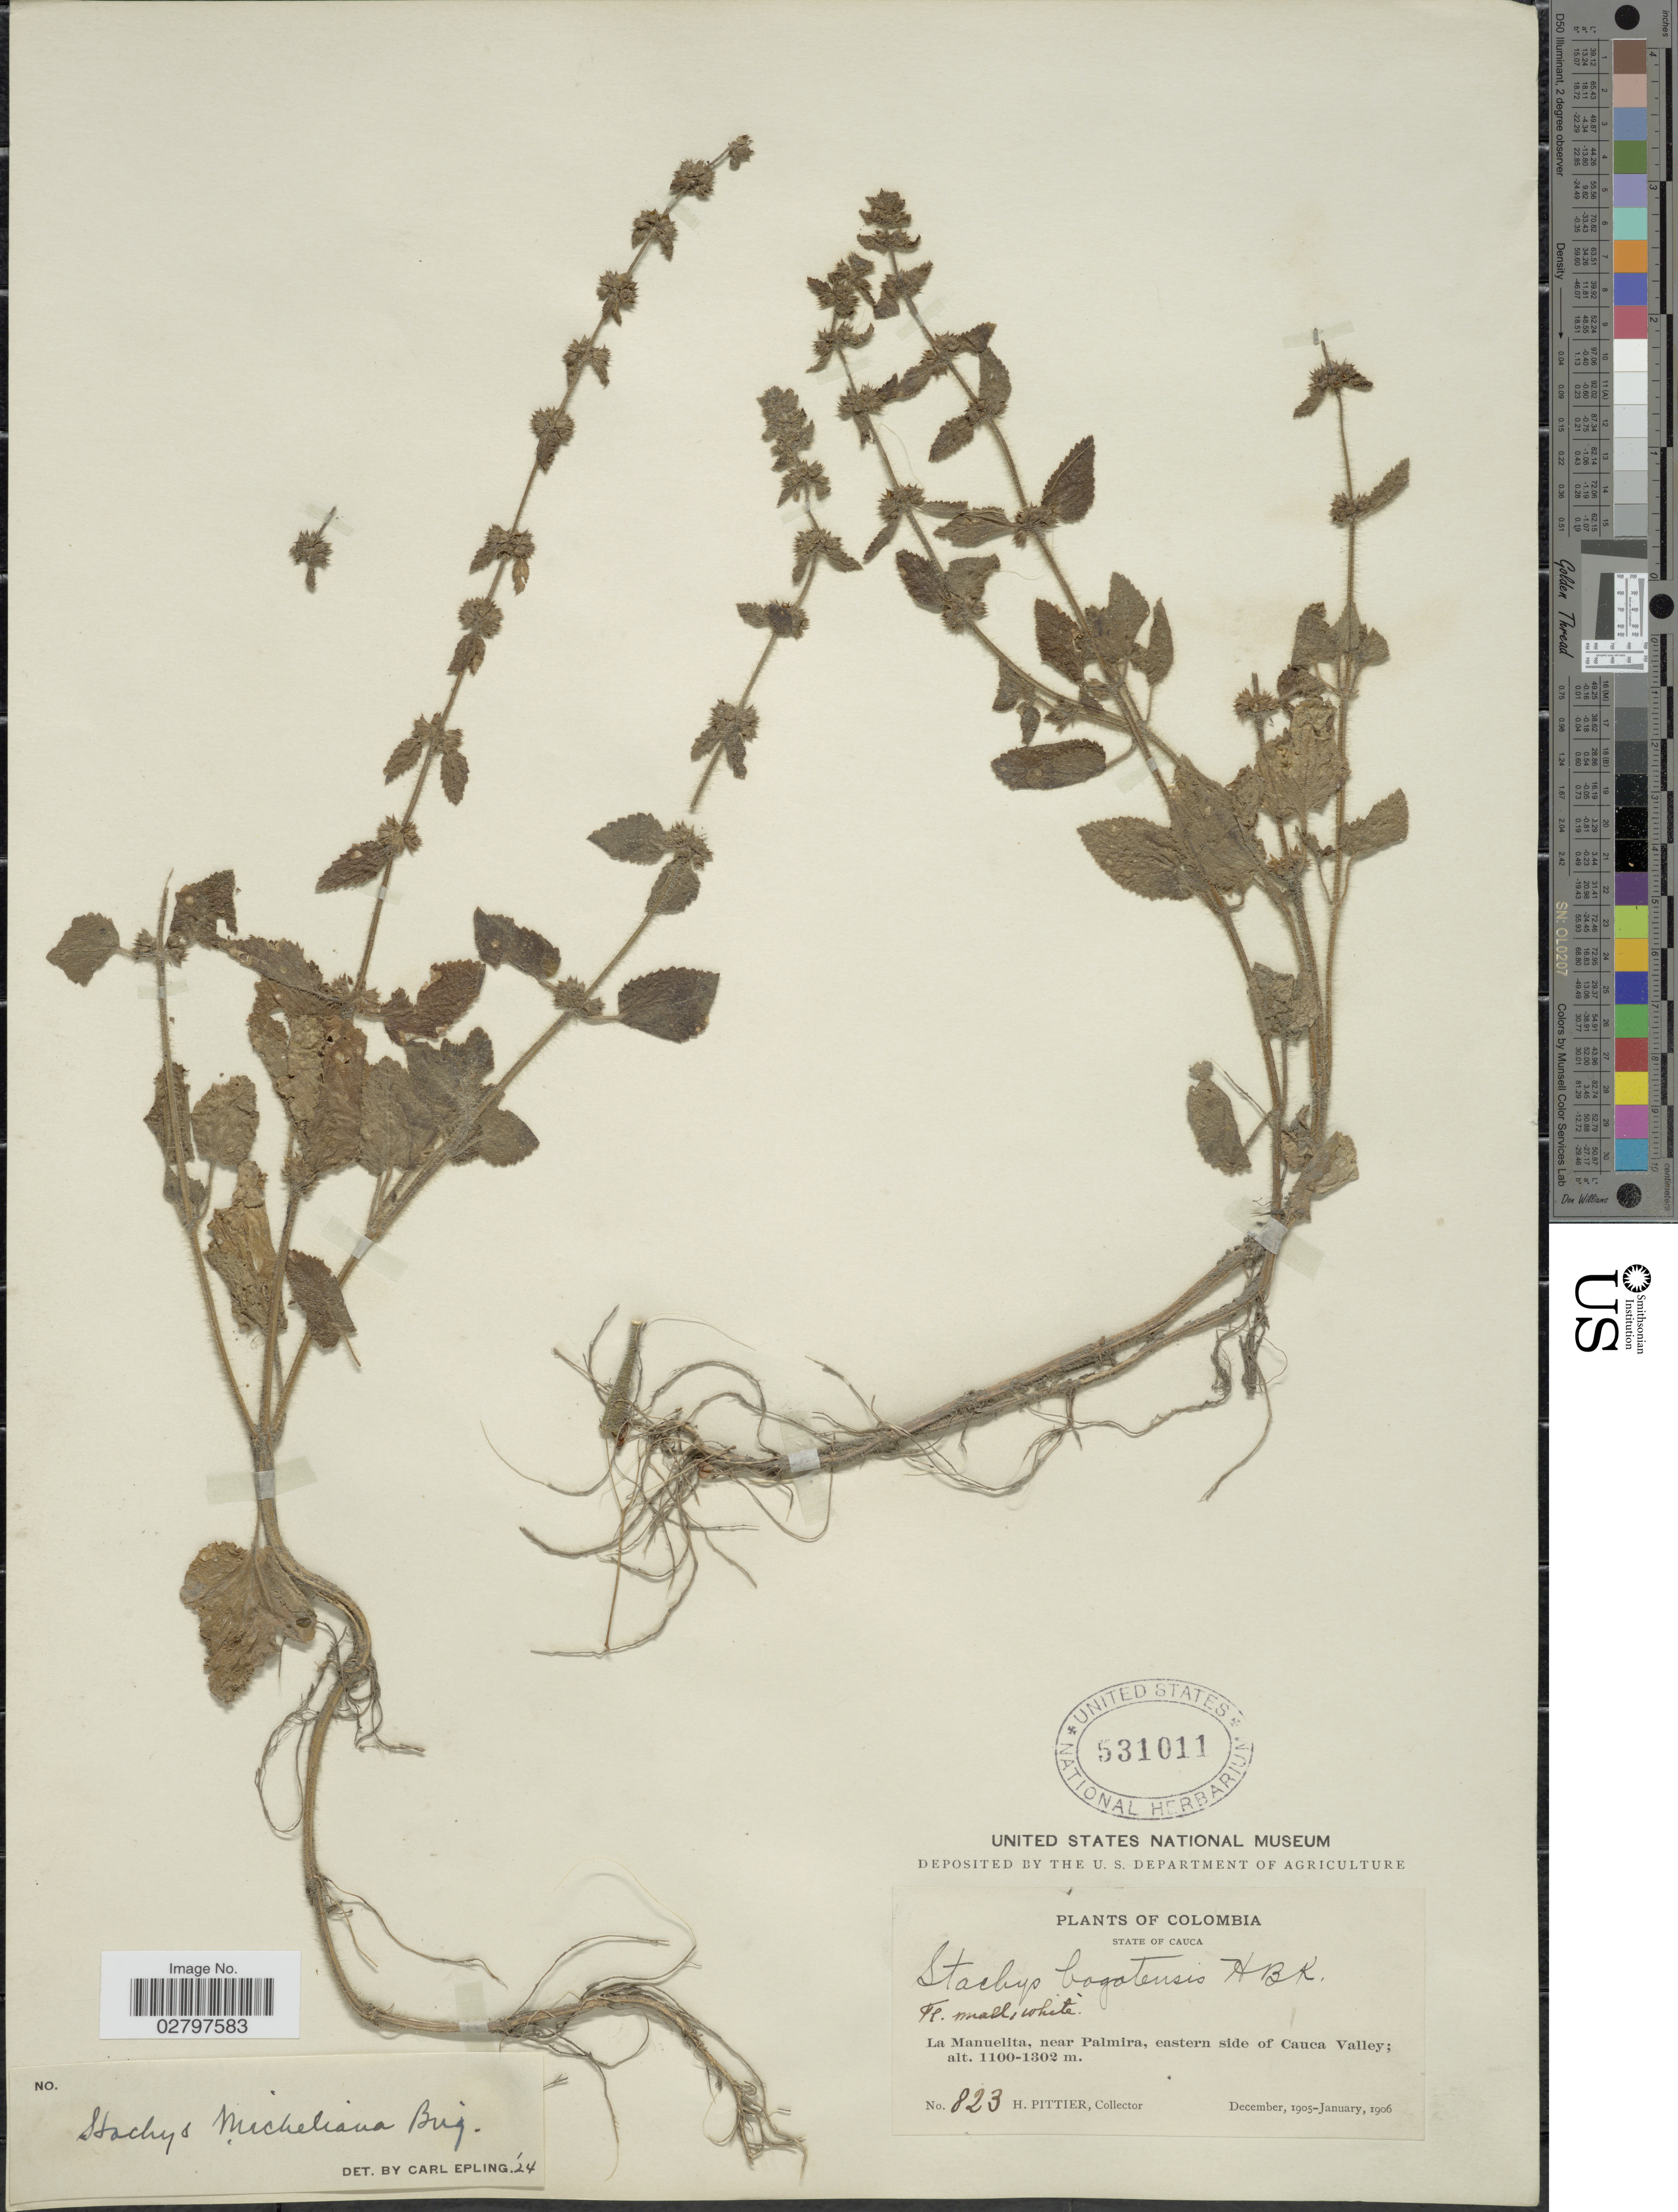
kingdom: Plantae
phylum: Tracheophyta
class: Magnoliopsida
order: Lamiales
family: Lamiaceae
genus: Stachys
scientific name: Stachys micheliana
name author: Briq. ex Micheli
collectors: H. F. Pittier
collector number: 823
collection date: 1905-12/1906-01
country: Colombia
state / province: Cauca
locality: La Manuelita, near Palmira, eastern side of Cauca Valley.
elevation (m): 1100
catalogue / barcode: US 531011